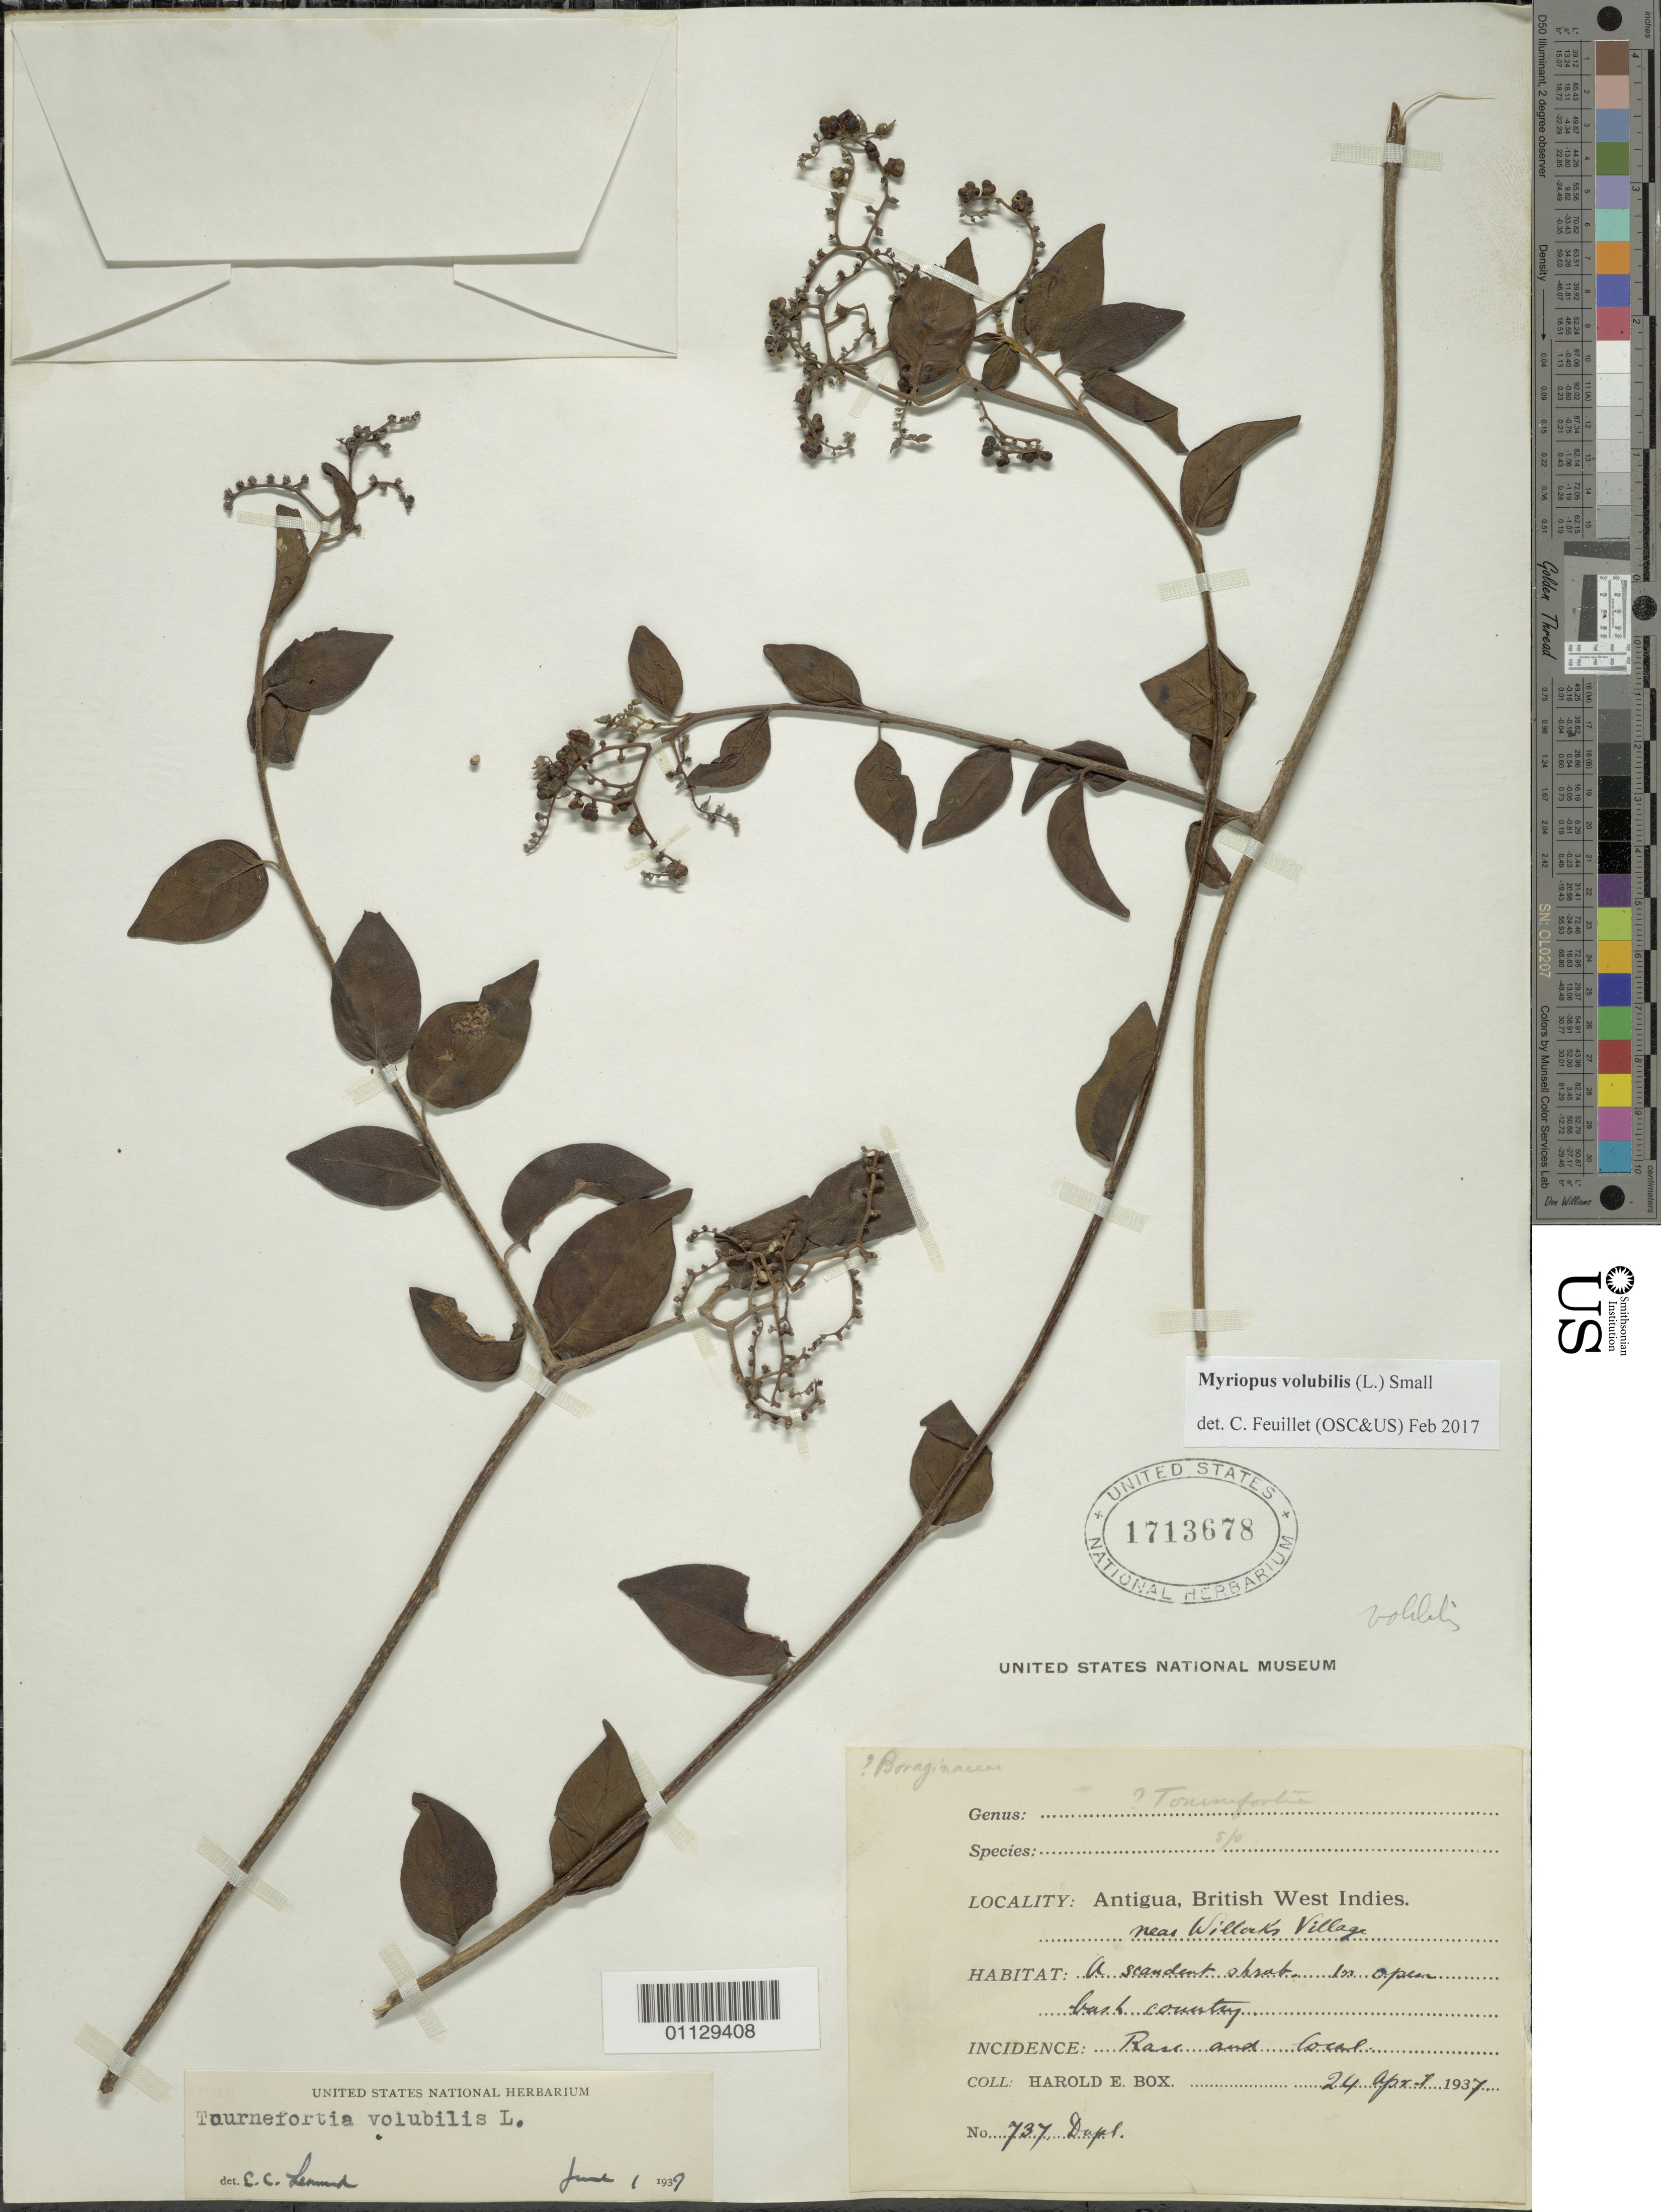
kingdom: Plantae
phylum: Tracheophyta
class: Magnoliopsida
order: Boraginales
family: Heliotropiaceae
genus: Myriopus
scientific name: Myriopus volubilis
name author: (L.) Small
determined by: Feuillet, C.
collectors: H. E. Box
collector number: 737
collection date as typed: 24 Apr 1937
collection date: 1937-04-24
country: Antigua and Barbuda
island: Antigua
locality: Antigua, near Willworks Village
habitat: In open bush country. Rare and local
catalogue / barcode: US 1713678